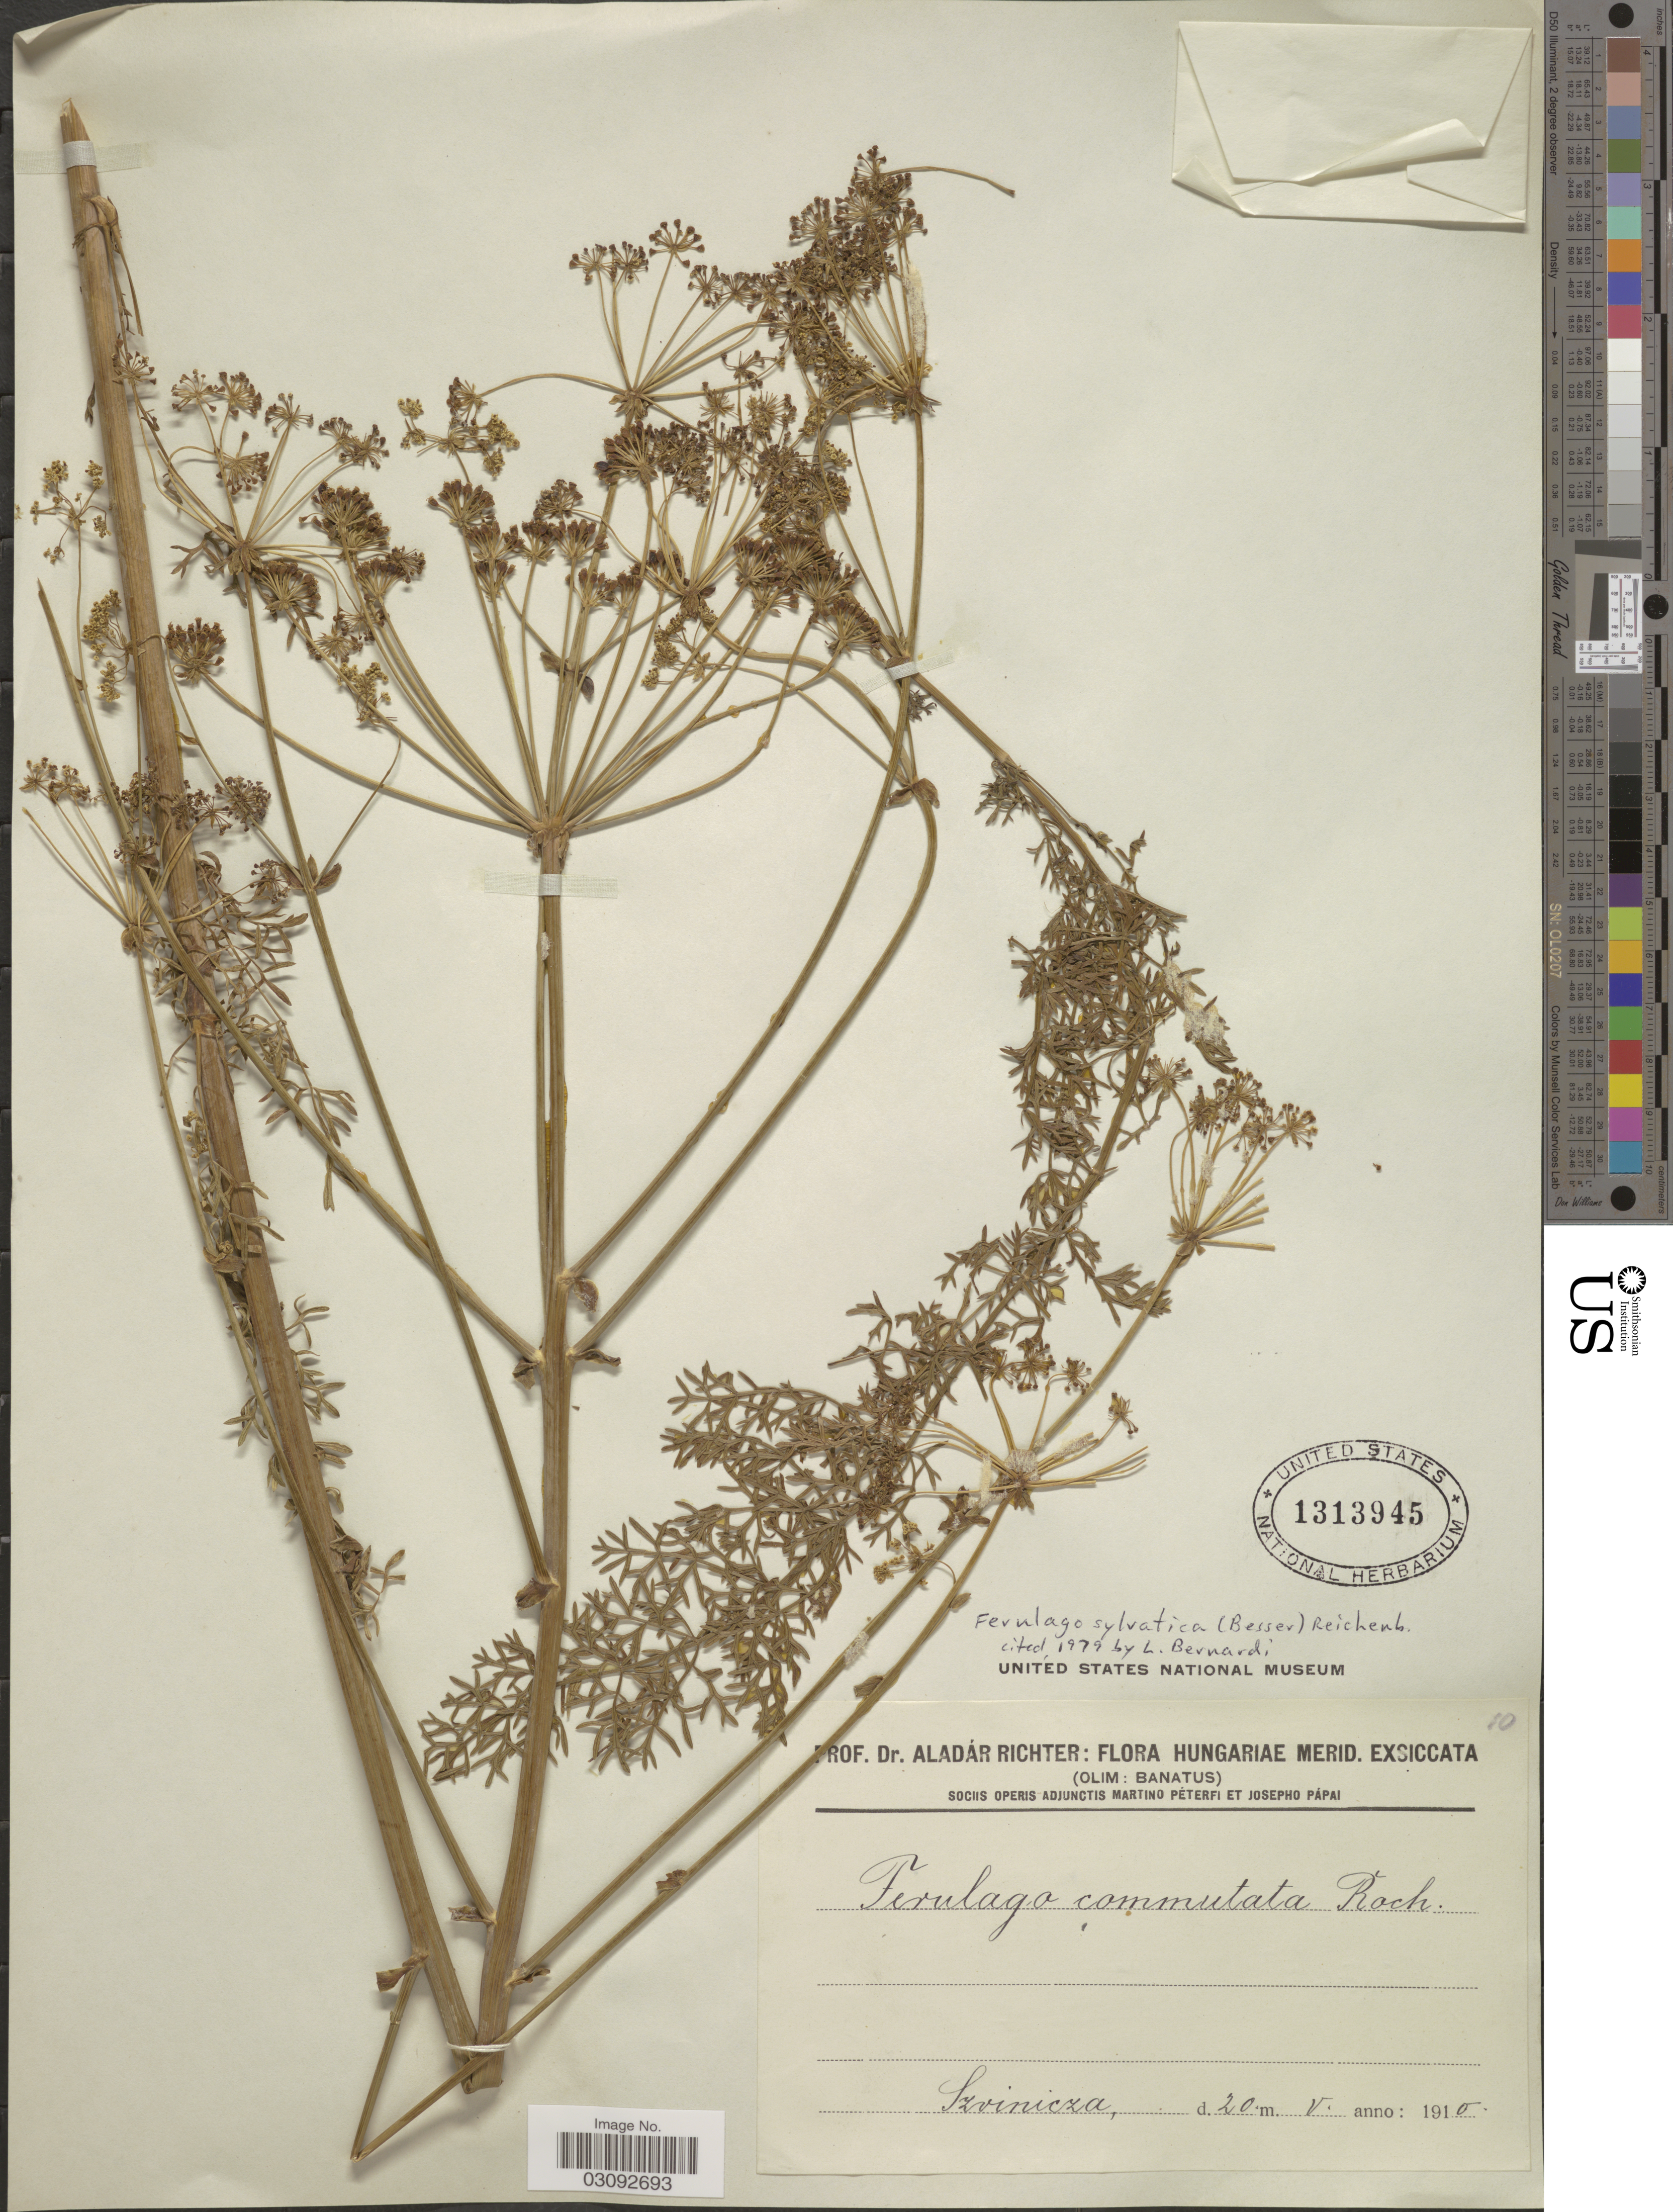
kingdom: Plantae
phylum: Tracheophyta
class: Magnoliopsida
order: Apiales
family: Apiaceae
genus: Ferulago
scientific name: Ferulago sylvatica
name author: (Besser) Rchb.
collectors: A. Richter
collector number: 10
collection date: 1910-05-20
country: Hungary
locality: Szvinicza.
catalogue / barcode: US 1313945